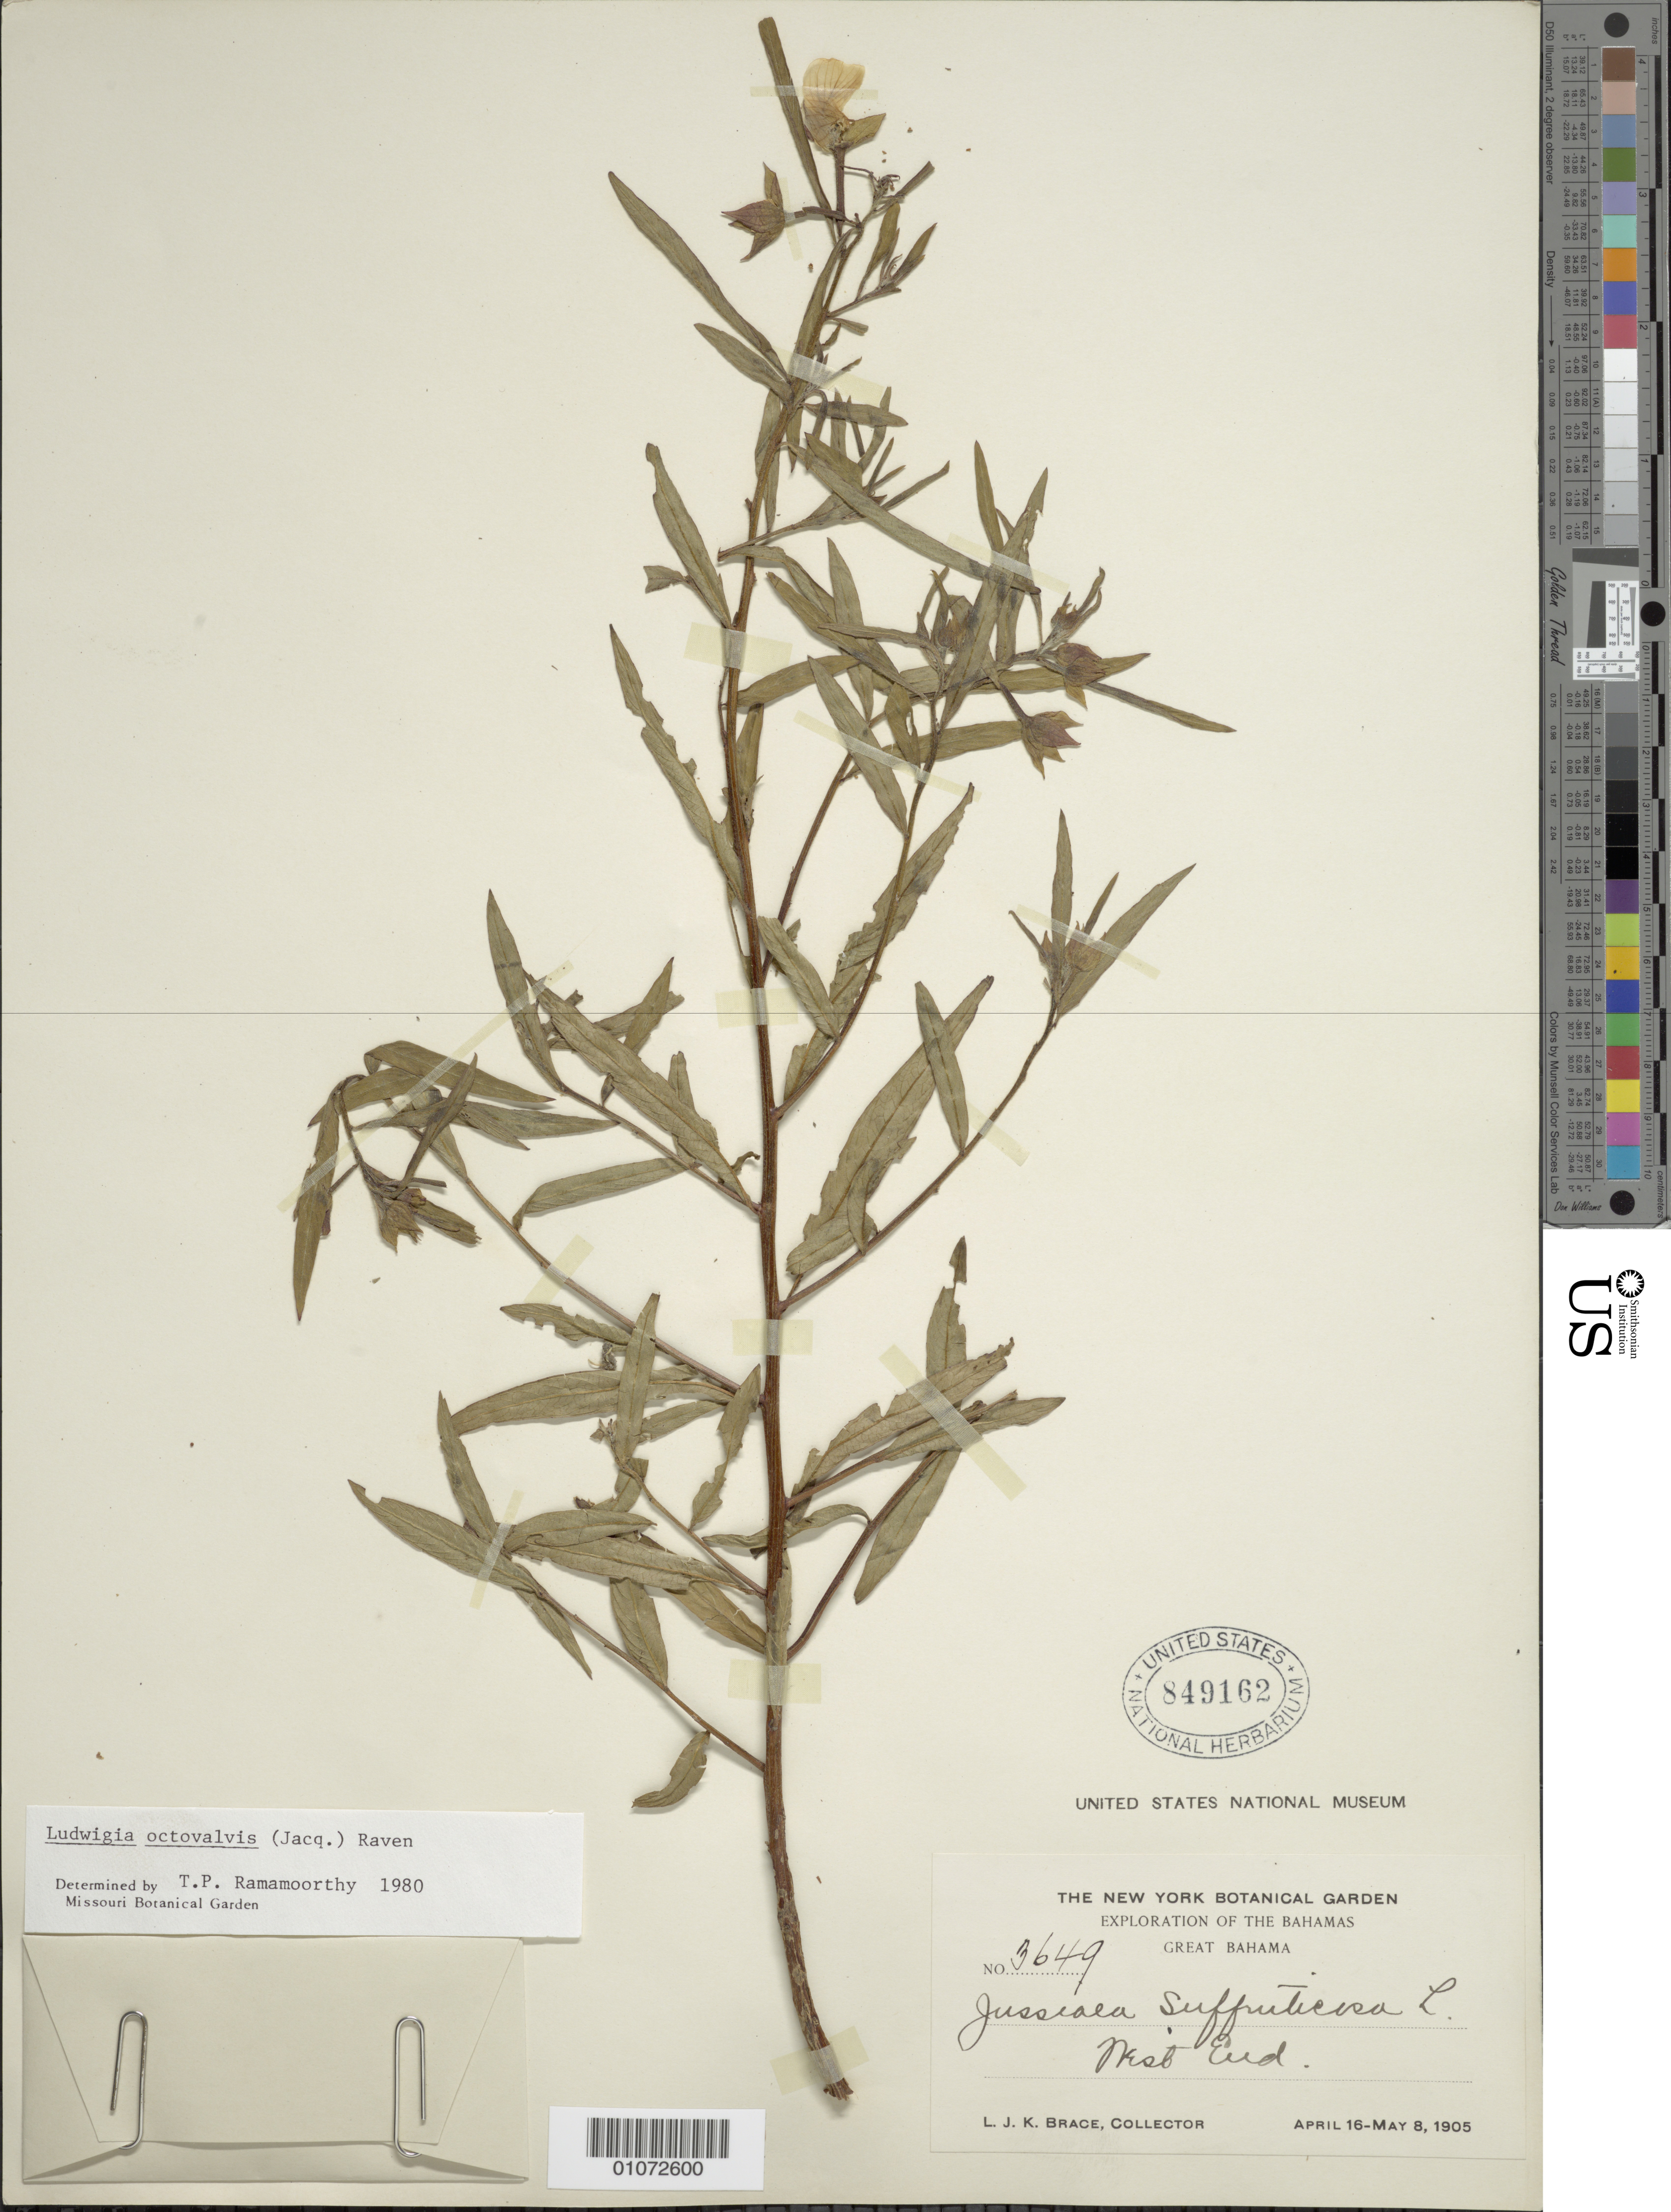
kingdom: Plantae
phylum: Tracheophyta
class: Magnoliopsida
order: Myrtales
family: Onagraceae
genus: Ludwigia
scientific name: Ludwigia octovalvis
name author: (Jacq.) P.H. Raven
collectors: L. J. K. Brace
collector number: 3649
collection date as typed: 16 Apr 1905 to 08 May 1905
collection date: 1905-04-16/1905-05-08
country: Bahamas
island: Great Bahama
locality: Nest End?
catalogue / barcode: US 849162